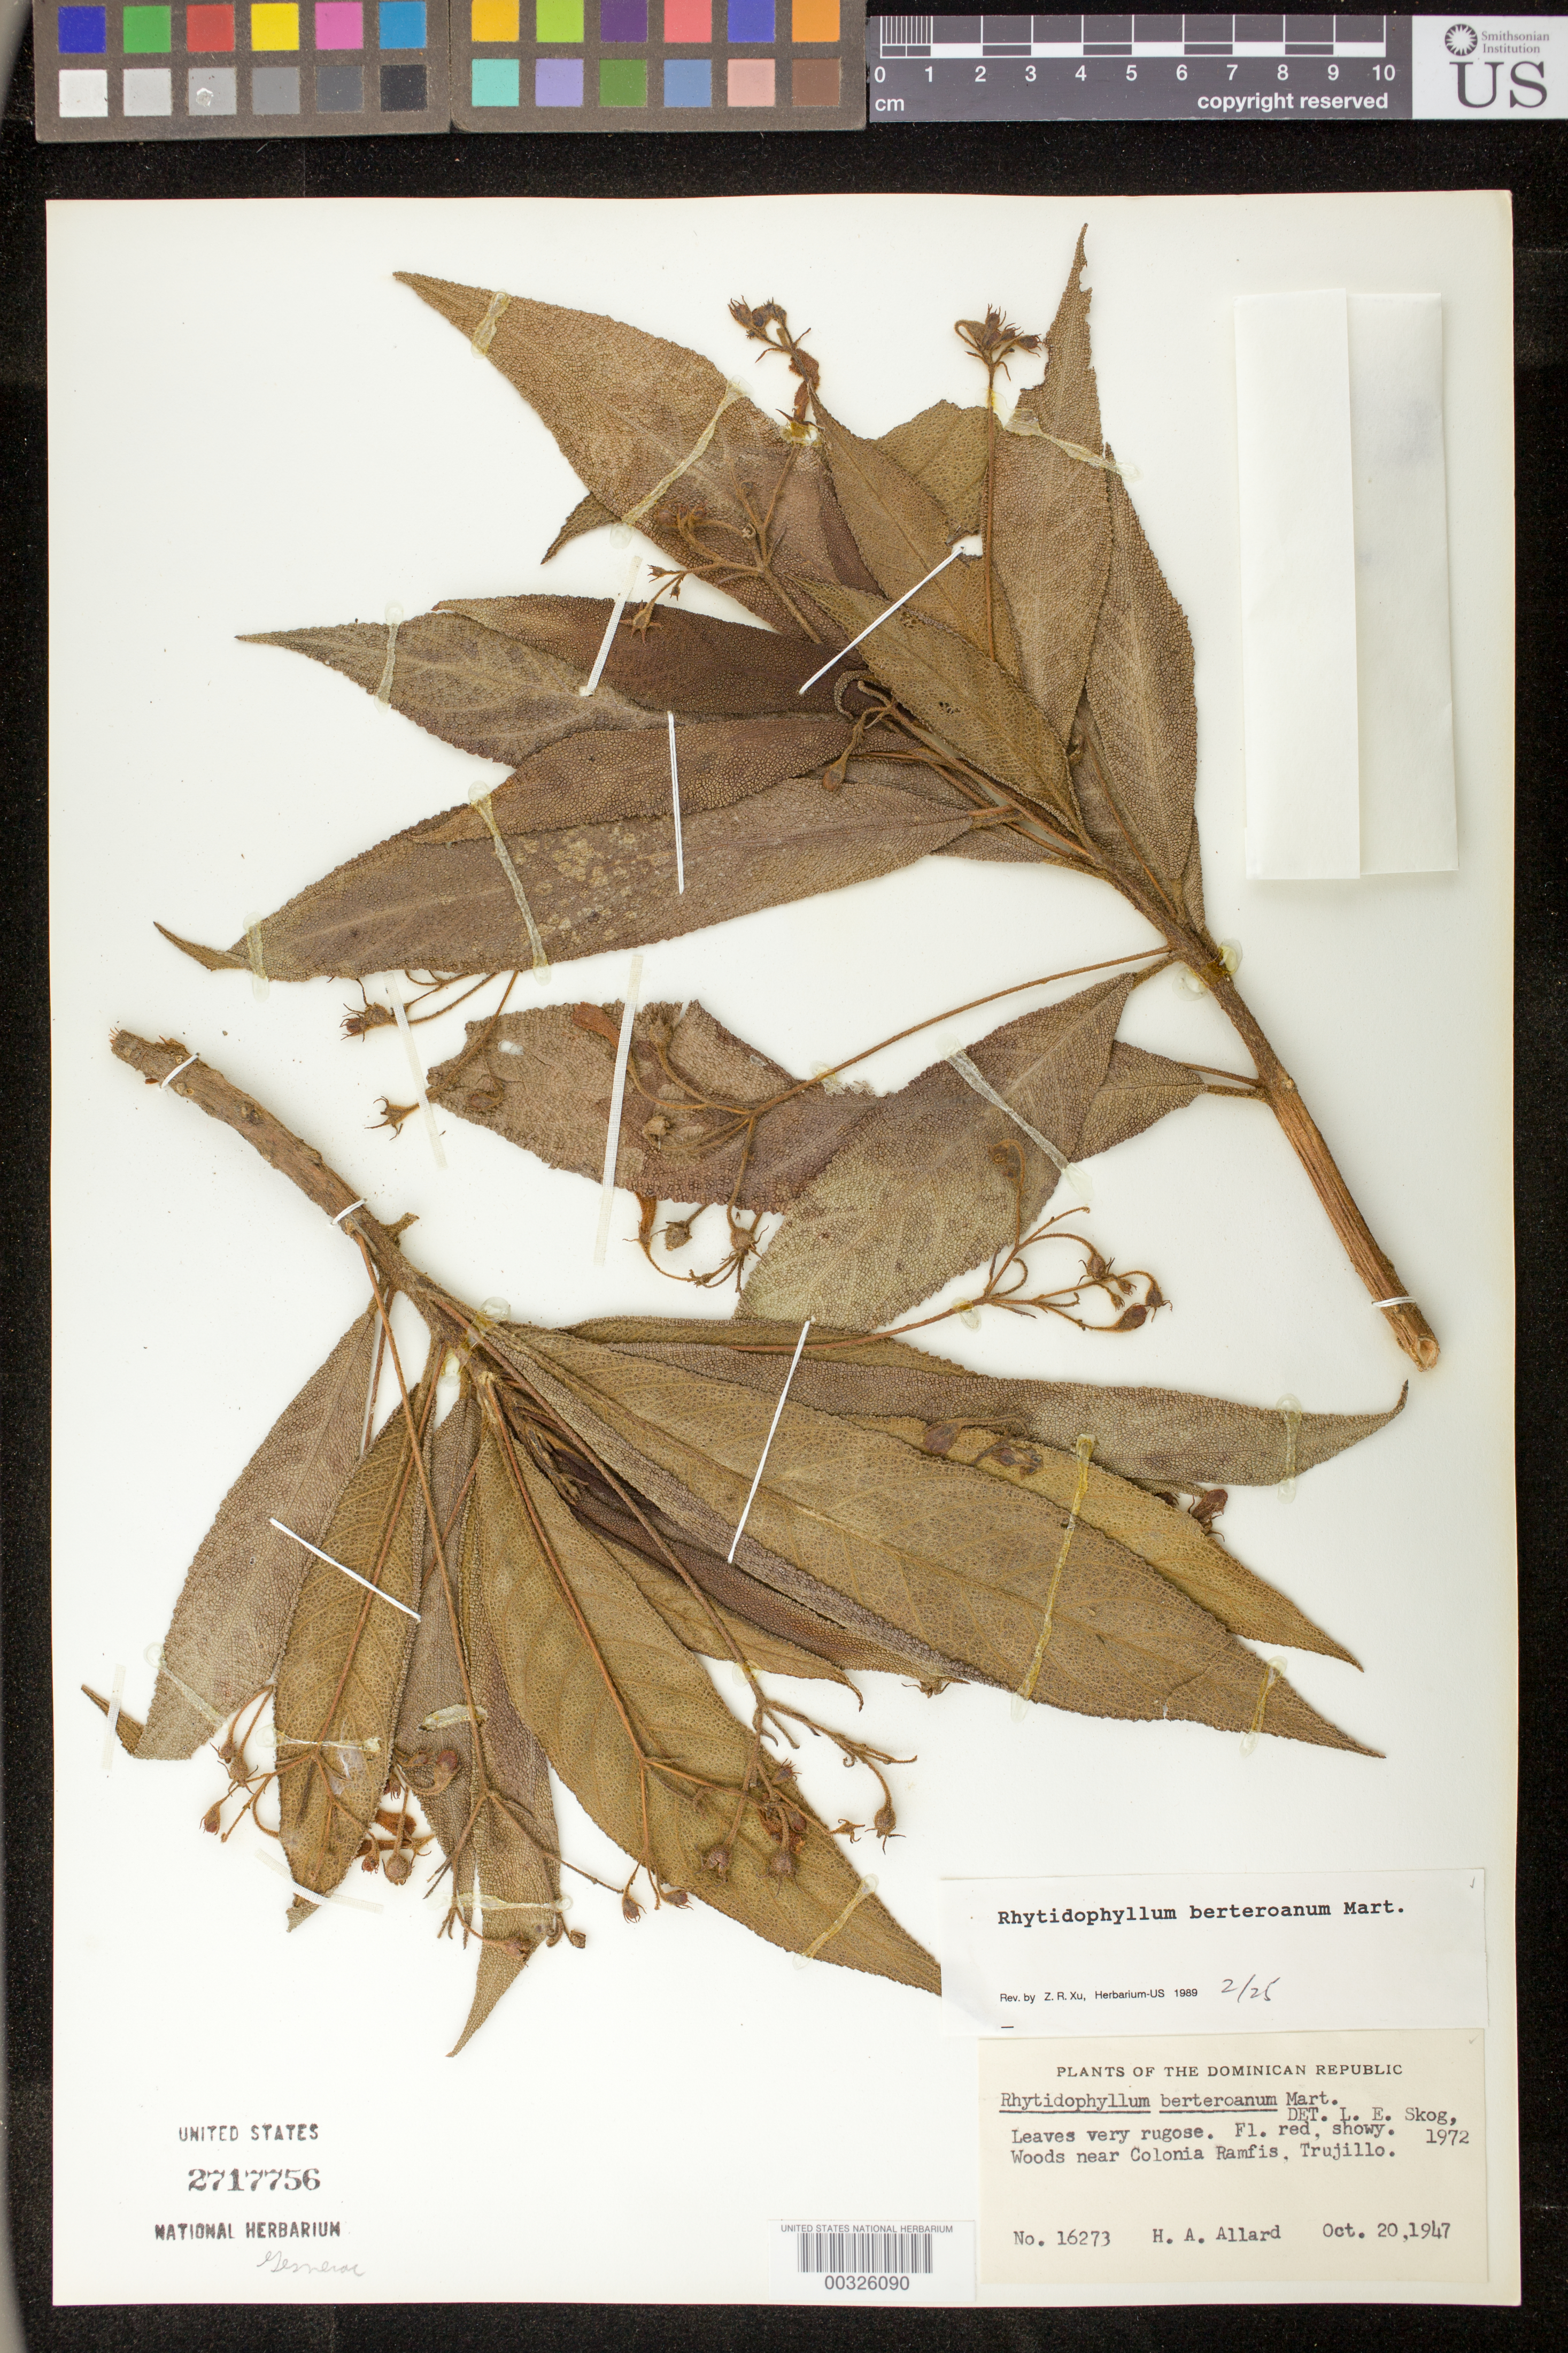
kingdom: Plantae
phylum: Tracheophyta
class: Magnoliopsida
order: Lamiales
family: Gesneriaceae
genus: Rhytidophyllum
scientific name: Rhytidophyllum berteroanum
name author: Mart.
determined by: Skog, Laurence E.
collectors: H. A. Allard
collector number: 16273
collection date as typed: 20 Oct 1947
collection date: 1947-10-20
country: Dominican Republic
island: Hispaniola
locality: Near Colonia Ramfis, Trujillo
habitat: Woods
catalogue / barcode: US 2717756